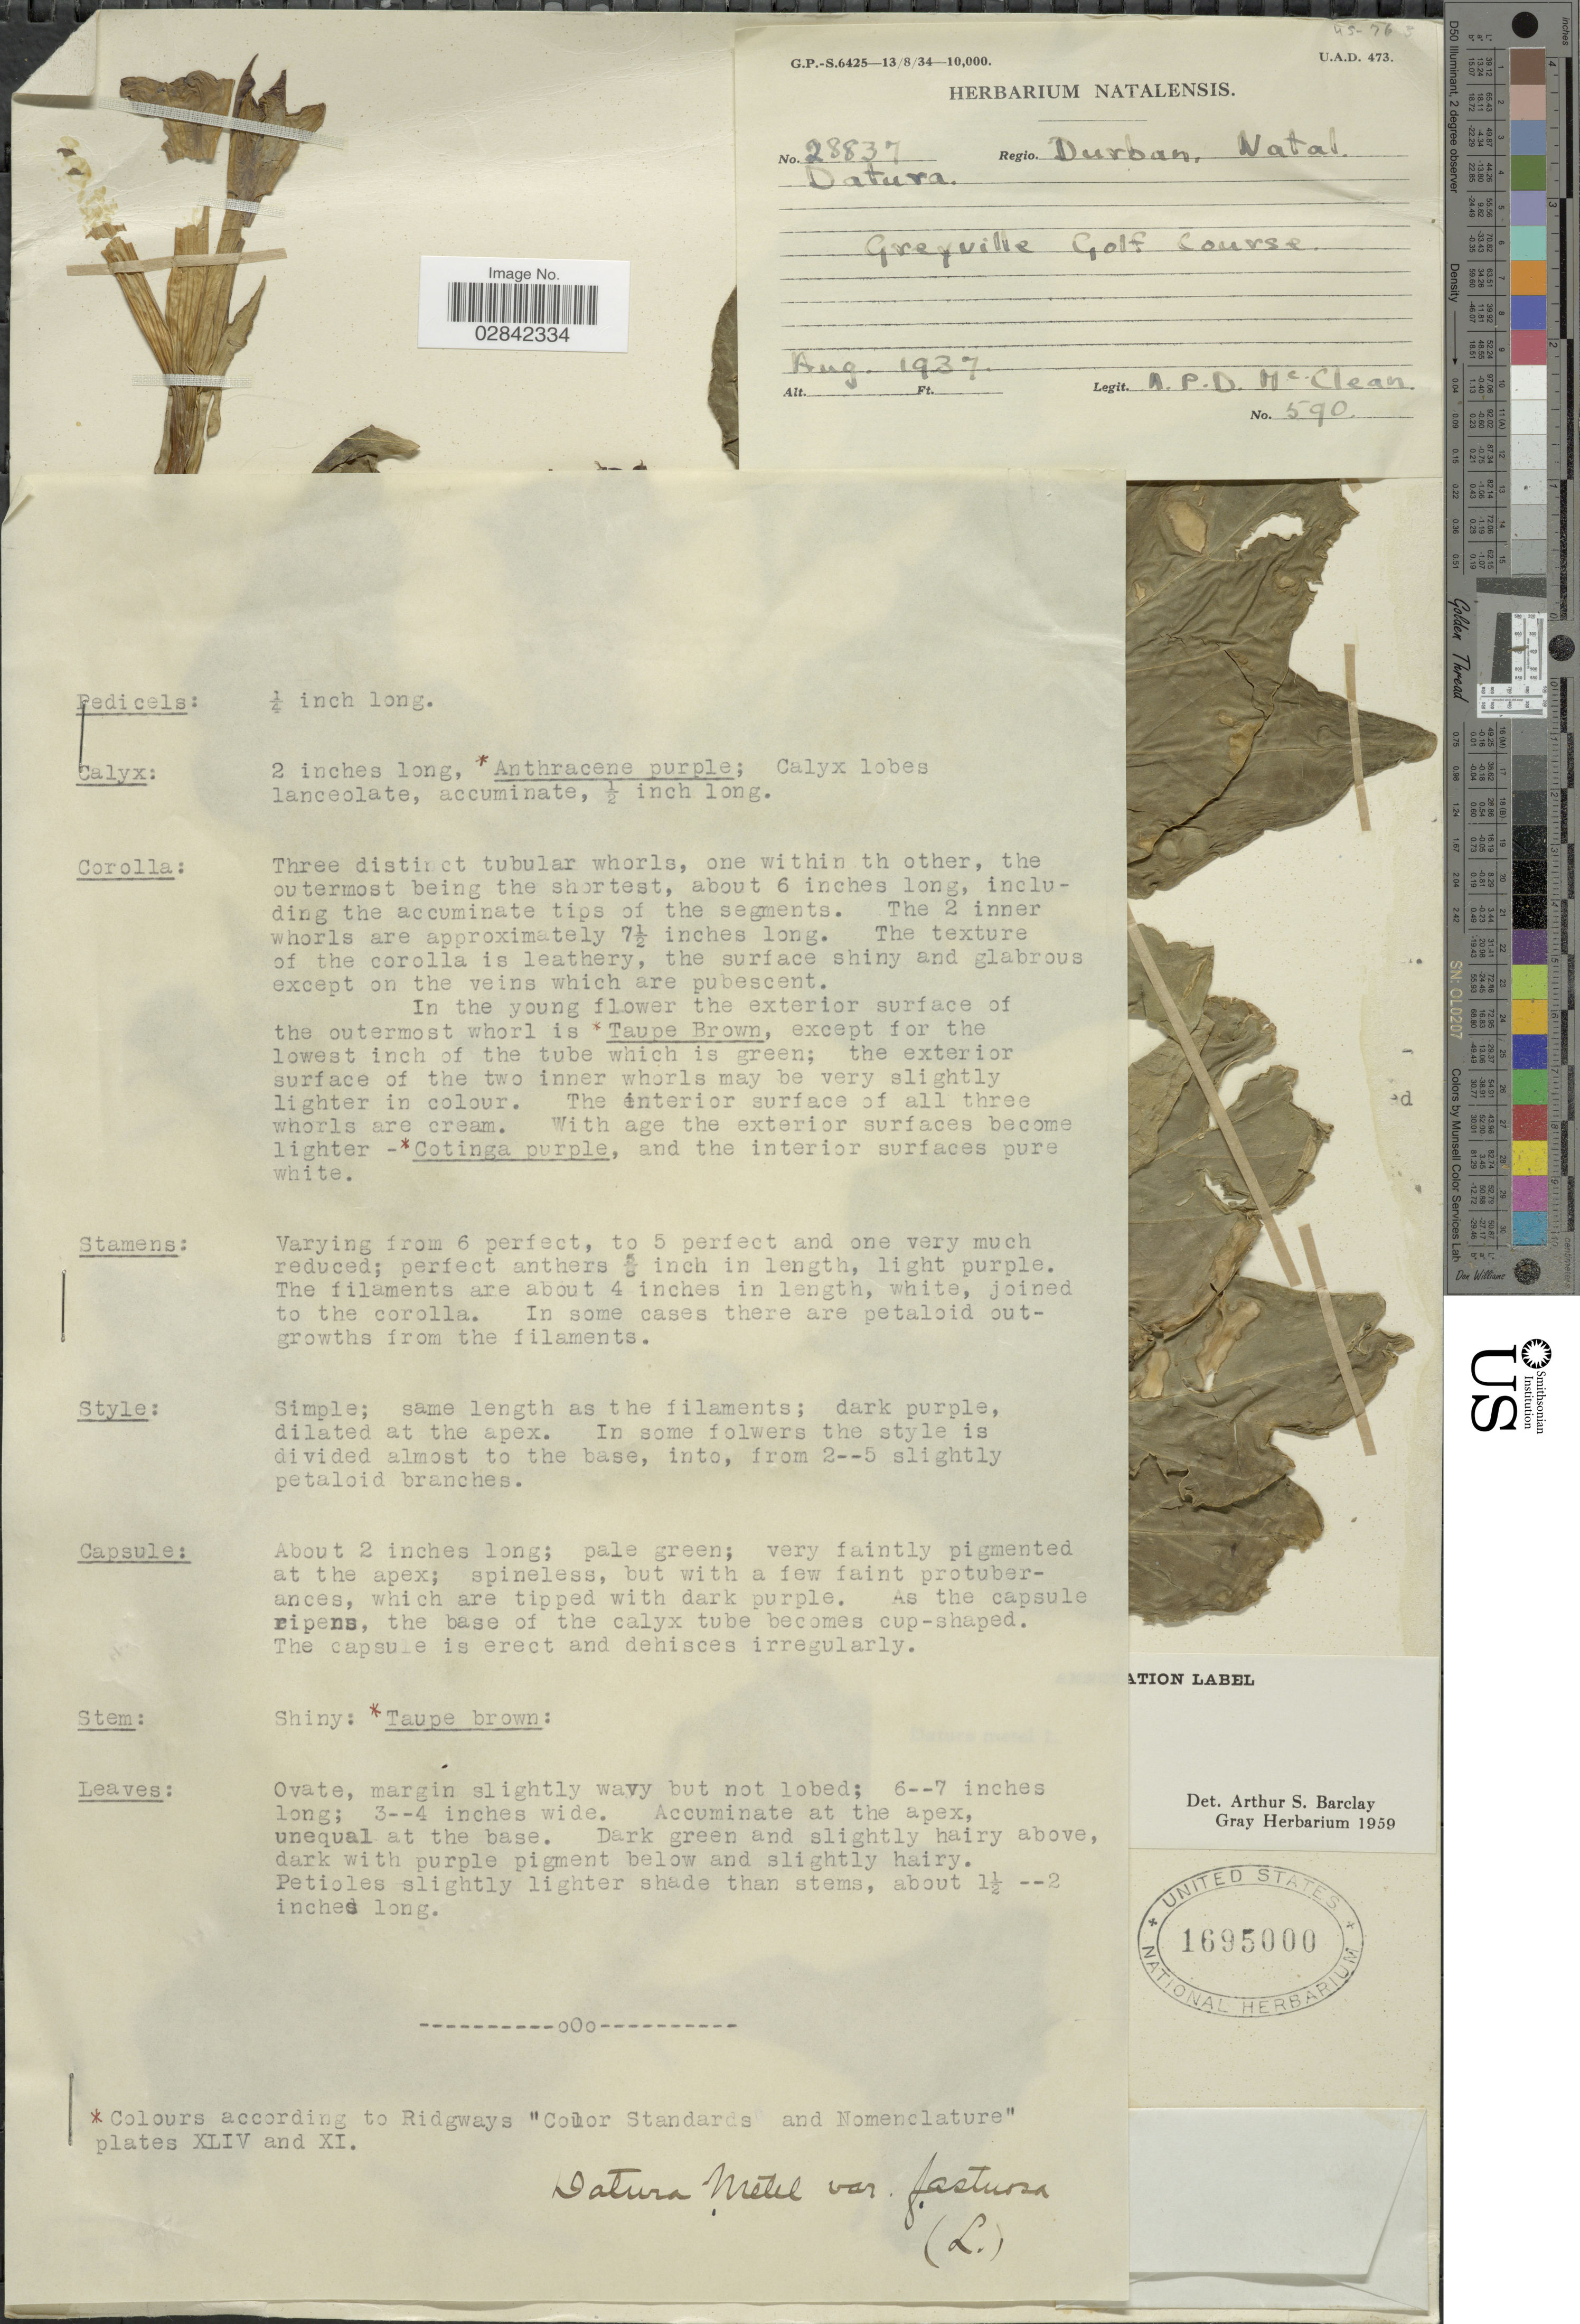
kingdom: Plantae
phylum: Tracheophyta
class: Magnoliopsida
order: Solanales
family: Solanaceae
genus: Datura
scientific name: Datura metel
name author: L.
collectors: A. McClean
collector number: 590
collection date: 1937-08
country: South Africa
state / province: KwaZulu-Natal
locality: Greyville Golf Course. Regio Durban, Natal.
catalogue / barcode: US 1695000